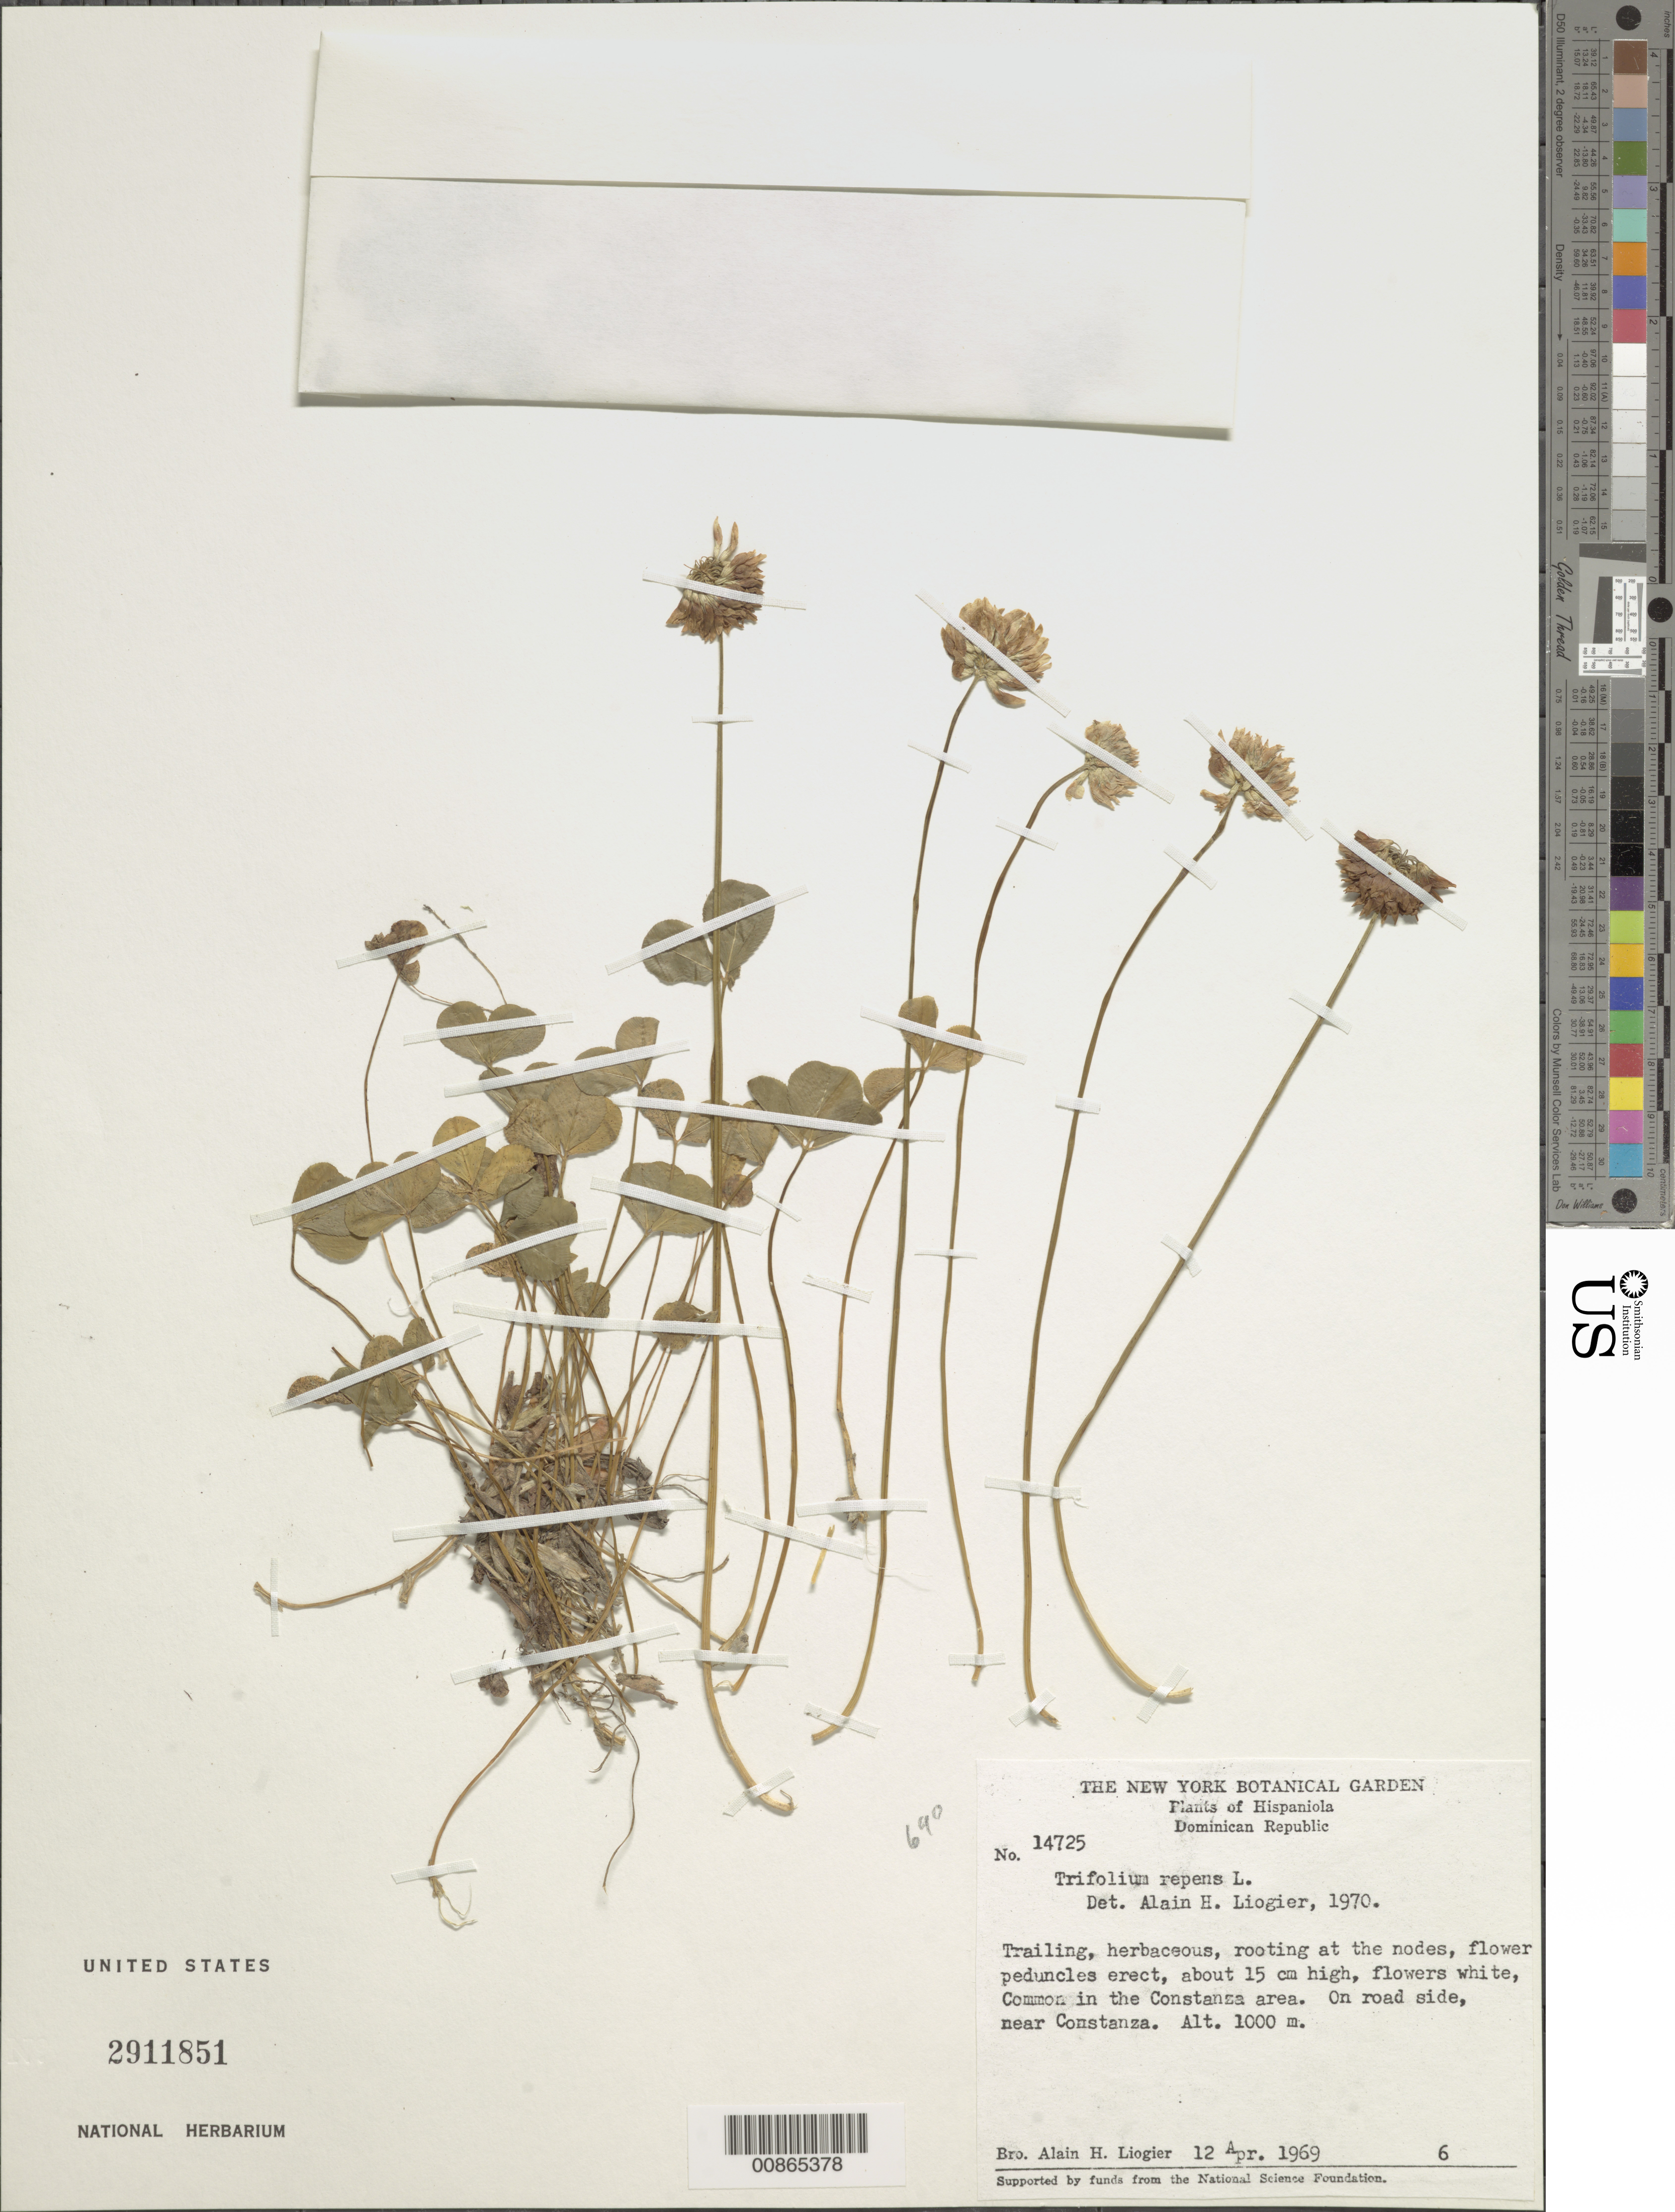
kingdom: Plantae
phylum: Tracheophyta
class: Magnoliopsida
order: Fabales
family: Fabaceae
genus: Trifolium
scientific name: Trifolium repens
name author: L.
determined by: Liogier, Alain H.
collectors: A. H. Liogier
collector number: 14725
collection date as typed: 12 Apr 1969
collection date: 1969-04-12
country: Dominican Republic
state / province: La Vega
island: Hispaniola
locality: Near Constanza.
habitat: On road side.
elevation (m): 1000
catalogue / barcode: US 2911851